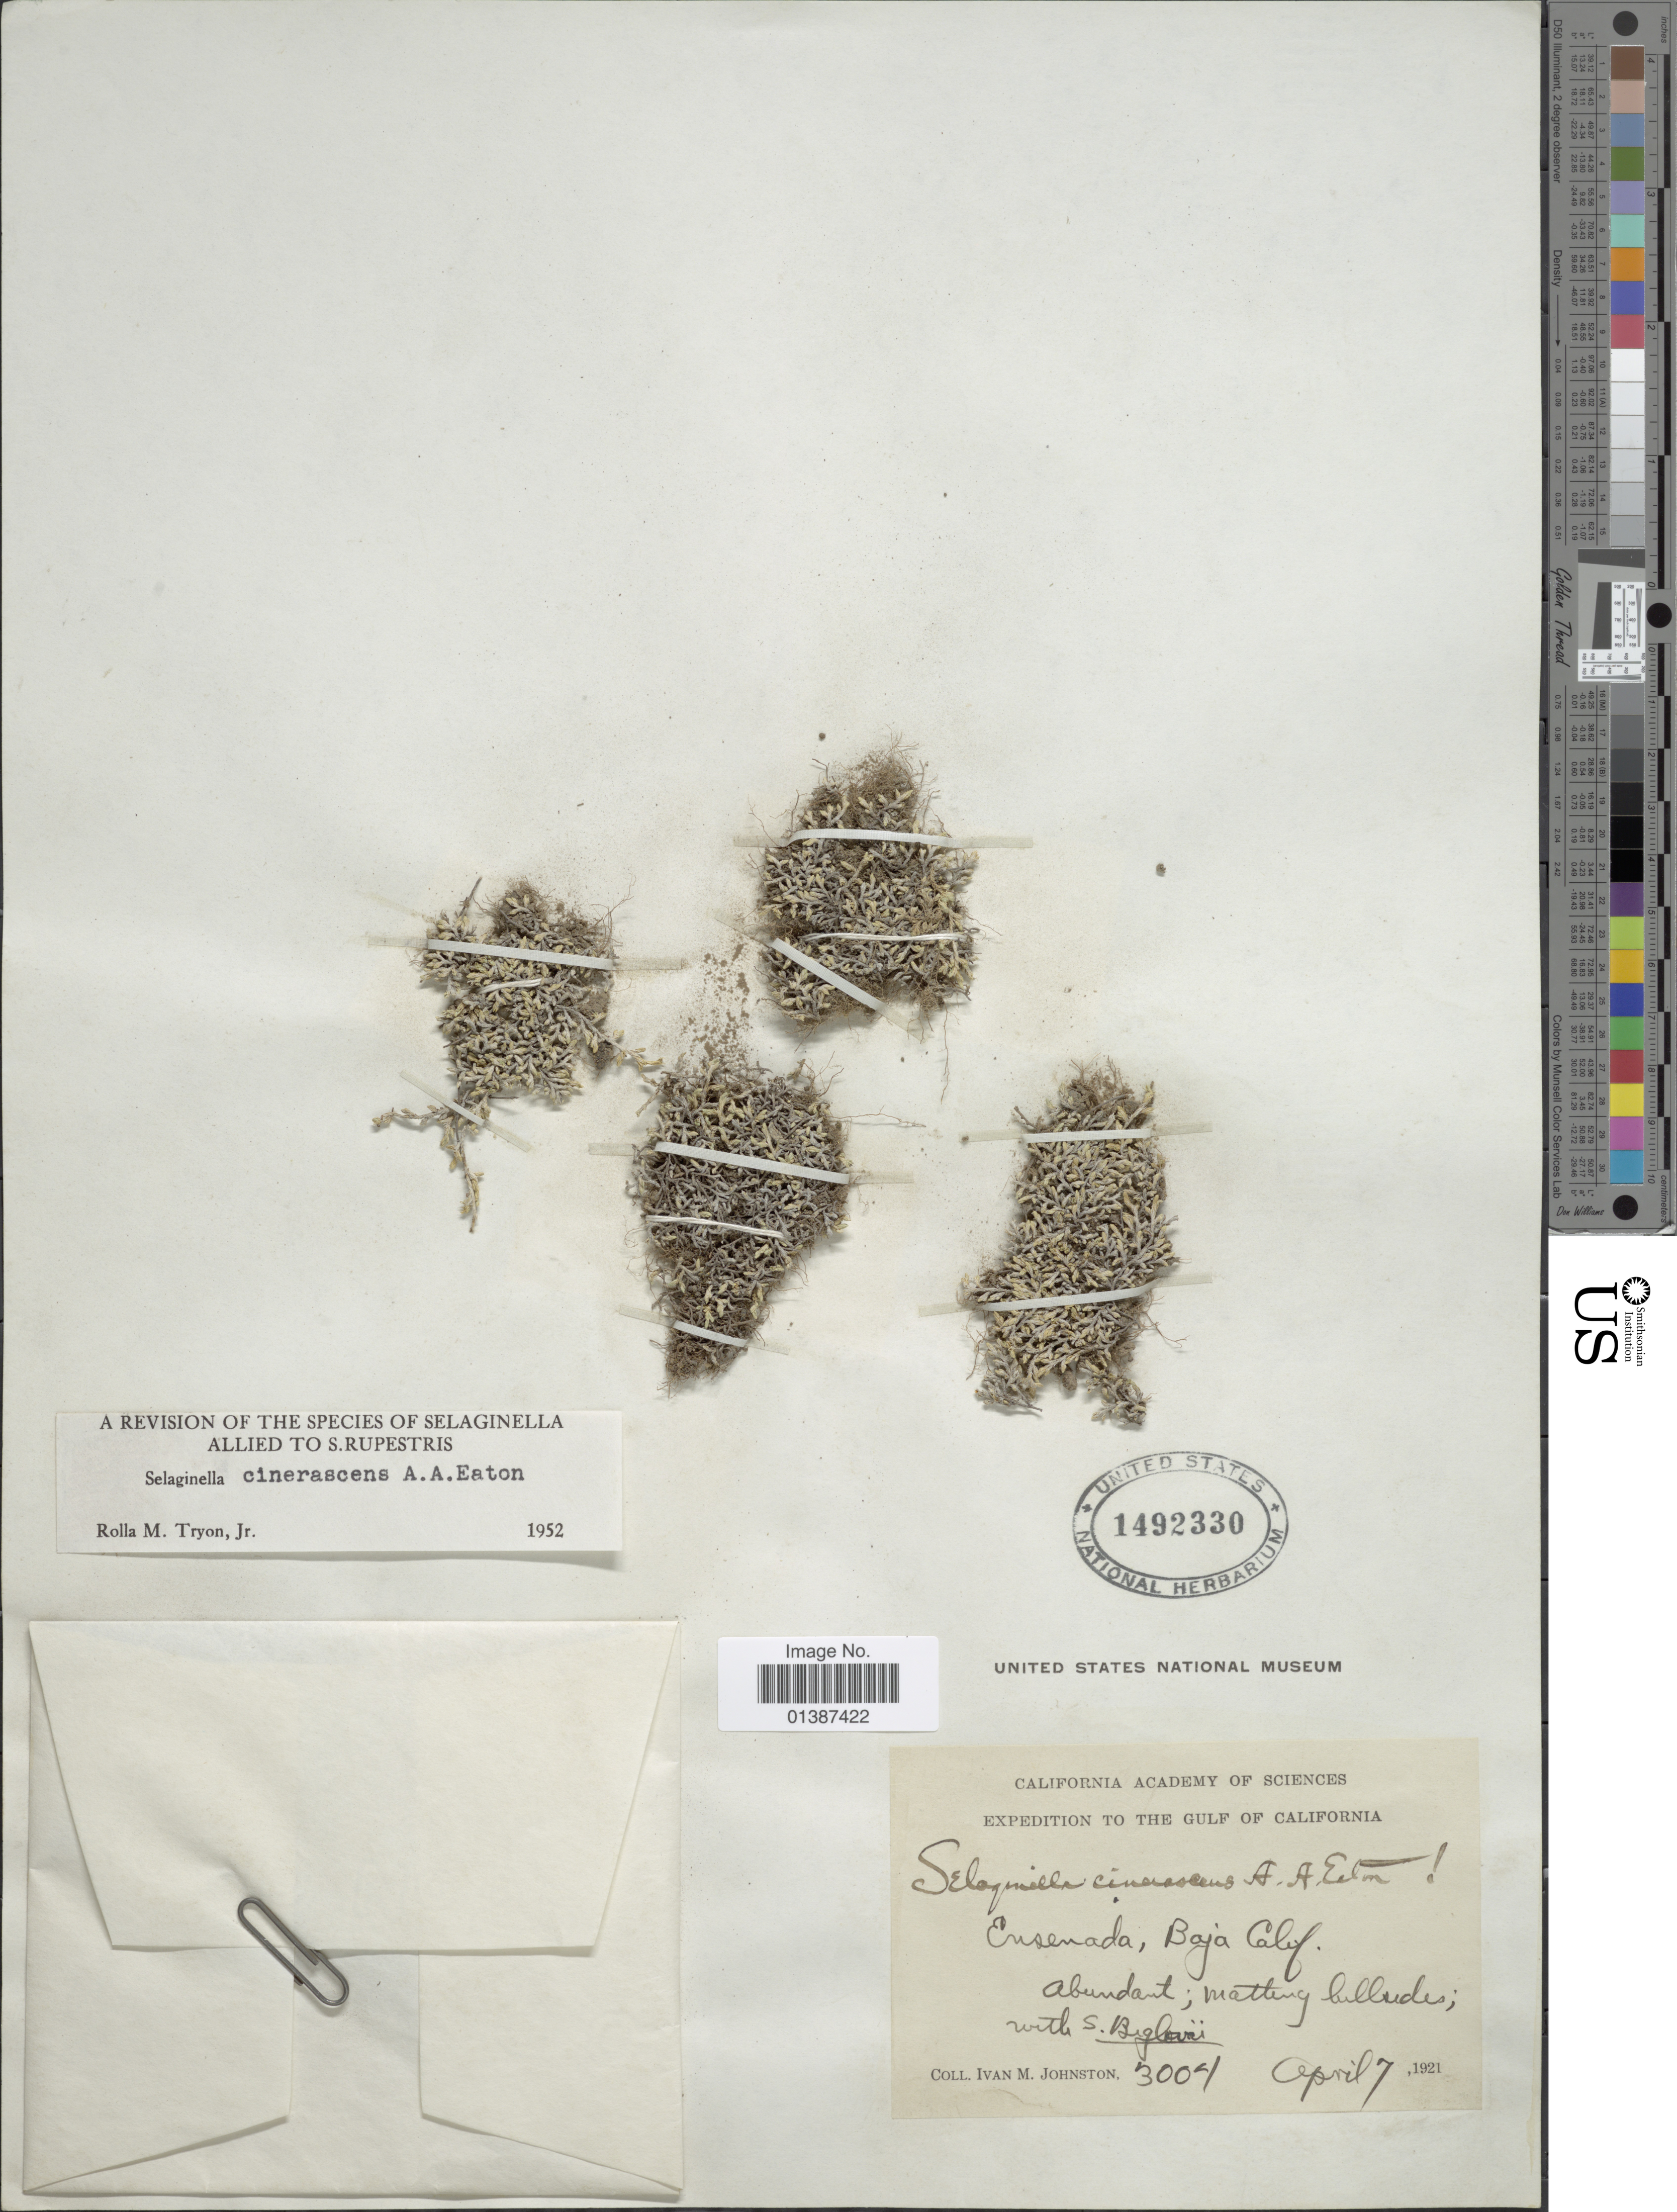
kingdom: Plantae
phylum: Tracheophyta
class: Lycopodiopsida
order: Selaginellales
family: Selaginellaceae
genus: Selaginella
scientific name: Selaginella cinerascens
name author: A.A. Eaton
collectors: I.M. Johnston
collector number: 3004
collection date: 1921-04-07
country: Mexico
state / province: Baja California Norte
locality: Ensenada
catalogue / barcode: US 1492330